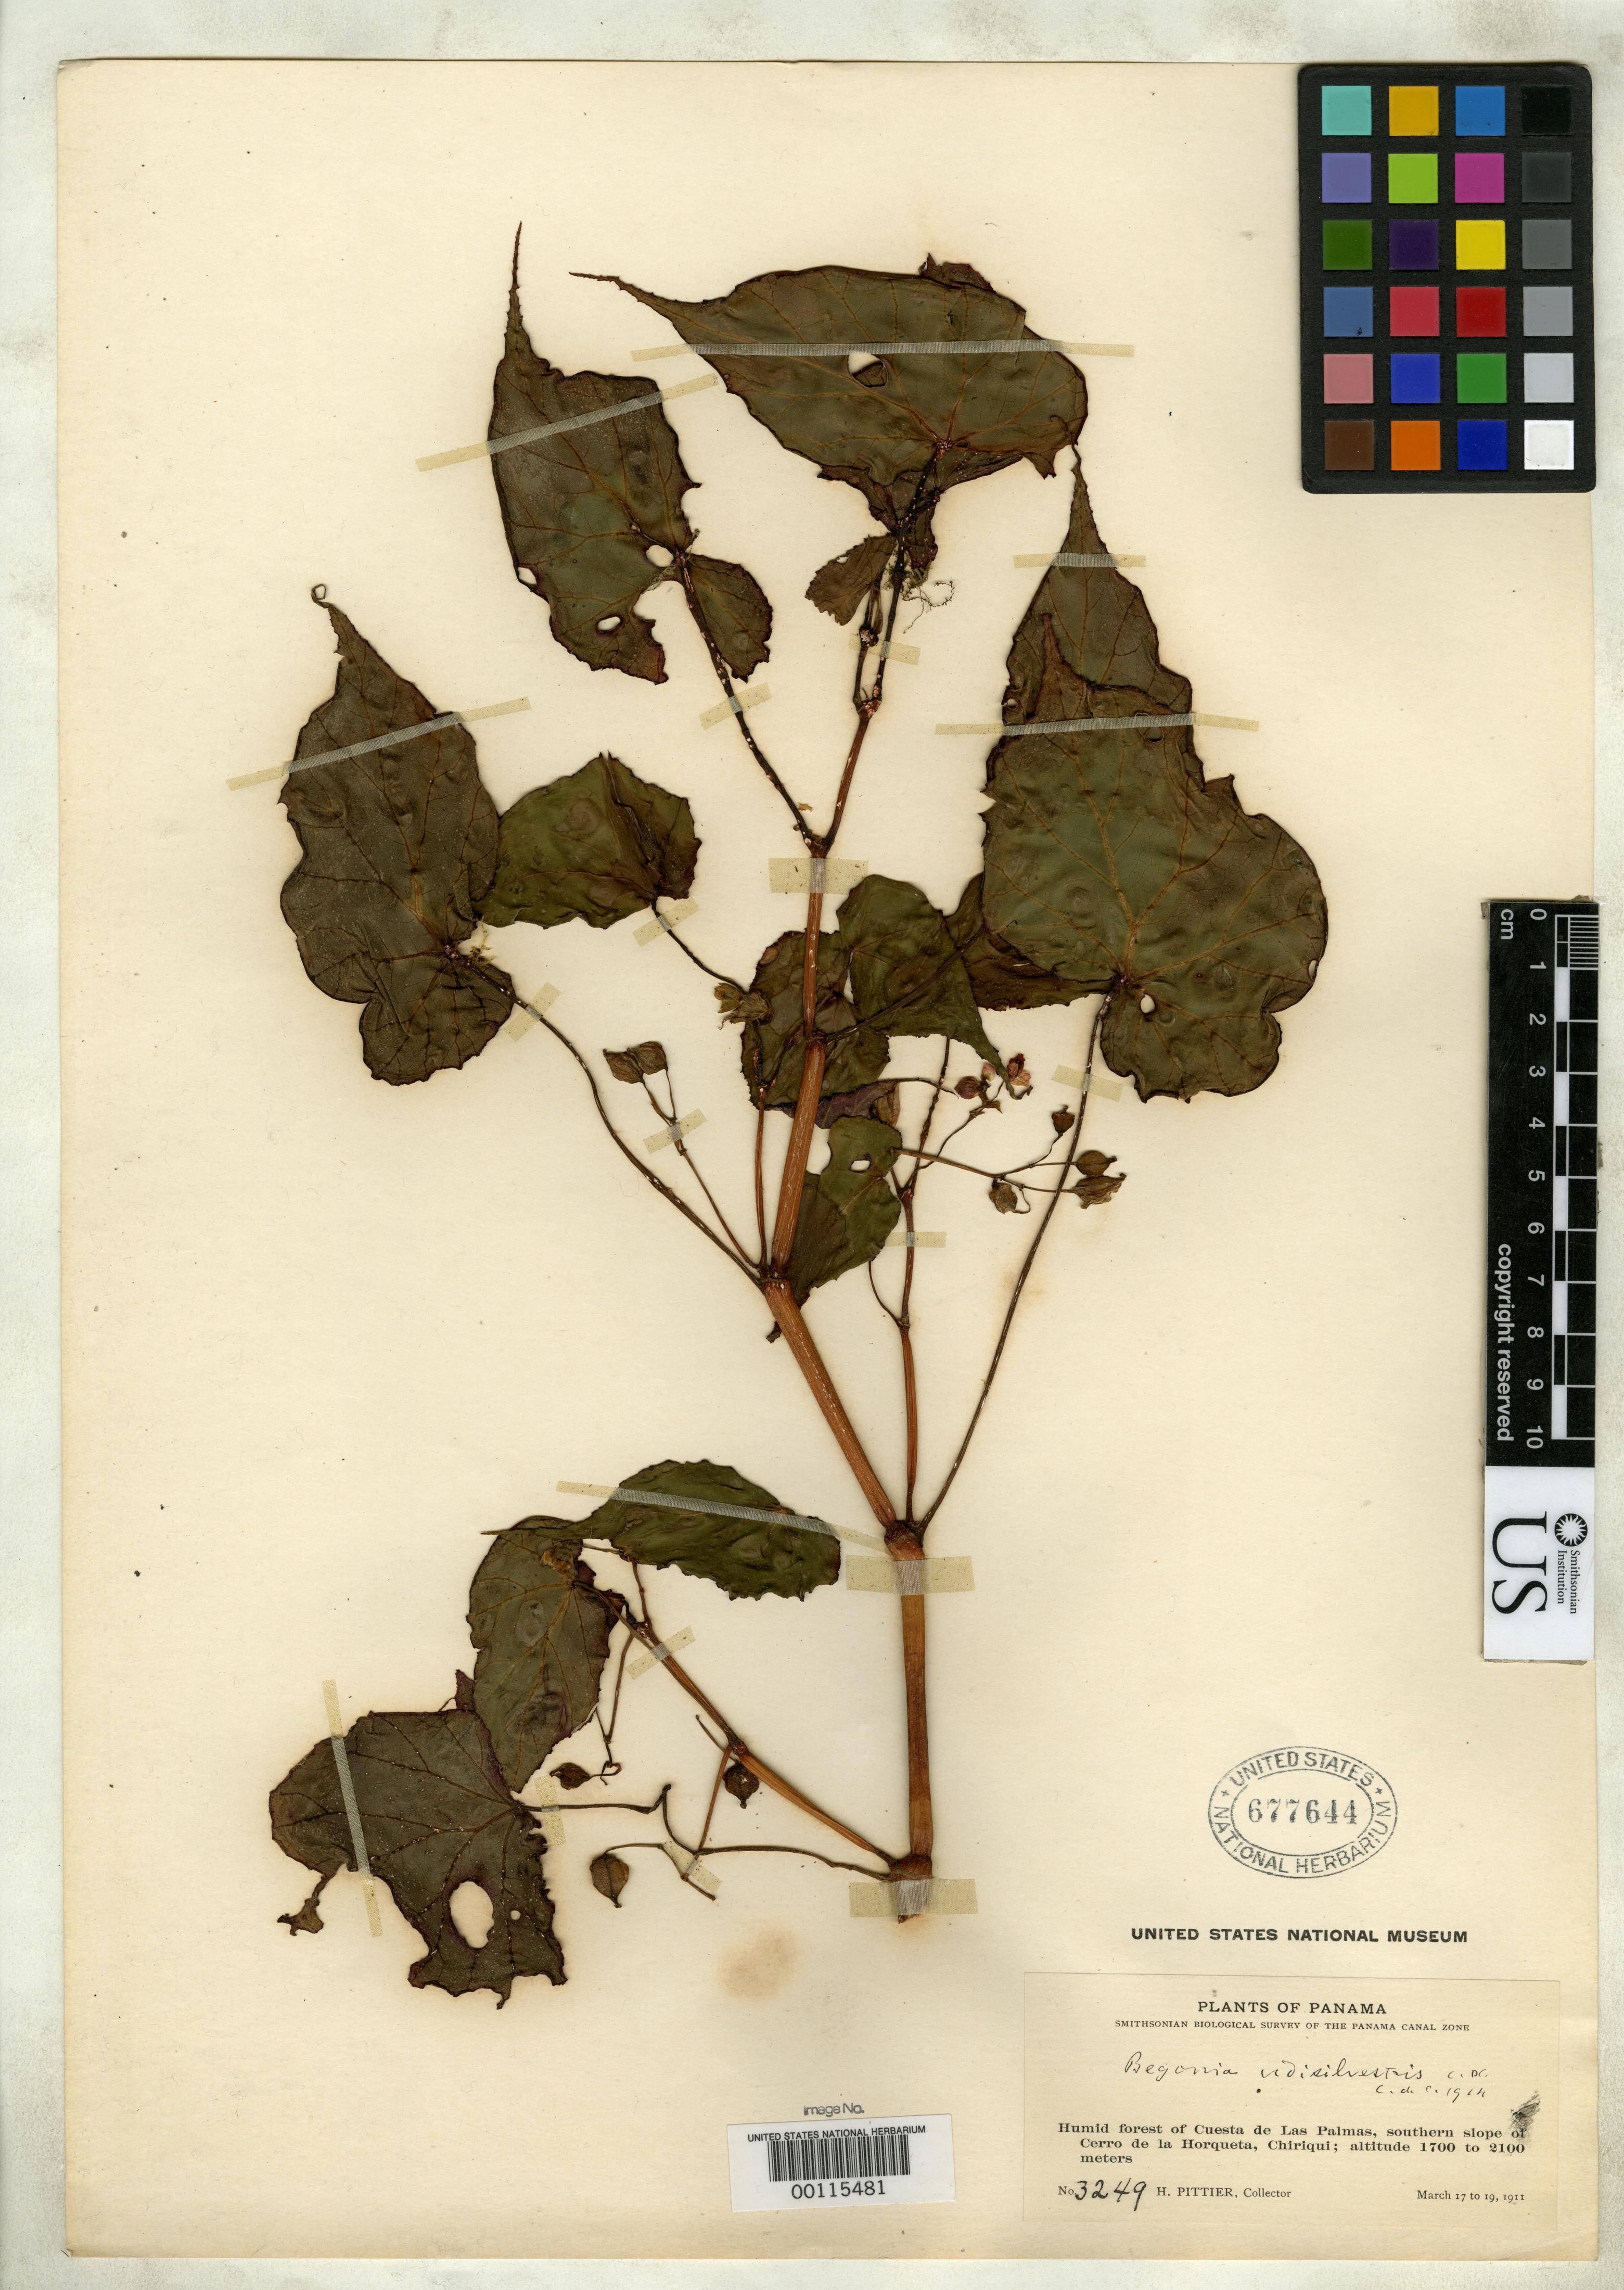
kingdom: Plantae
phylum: Tracheophyta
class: Magnoliopsida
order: Cucurbitales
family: Begoniaceae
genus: Begonia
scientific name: Begonia udisilvestris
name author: C. DC.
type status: Type Collection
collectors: H. F. Pittier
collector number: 3249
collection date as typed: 17 Mar 1911 to 19 Mar 1911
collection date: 1911-03-17/1911-03-19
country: Panama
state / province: Chiriquí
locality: Cerro de La Horqueta, Cuesta de Las Palmas.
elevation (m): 1700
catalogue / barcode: US 677644